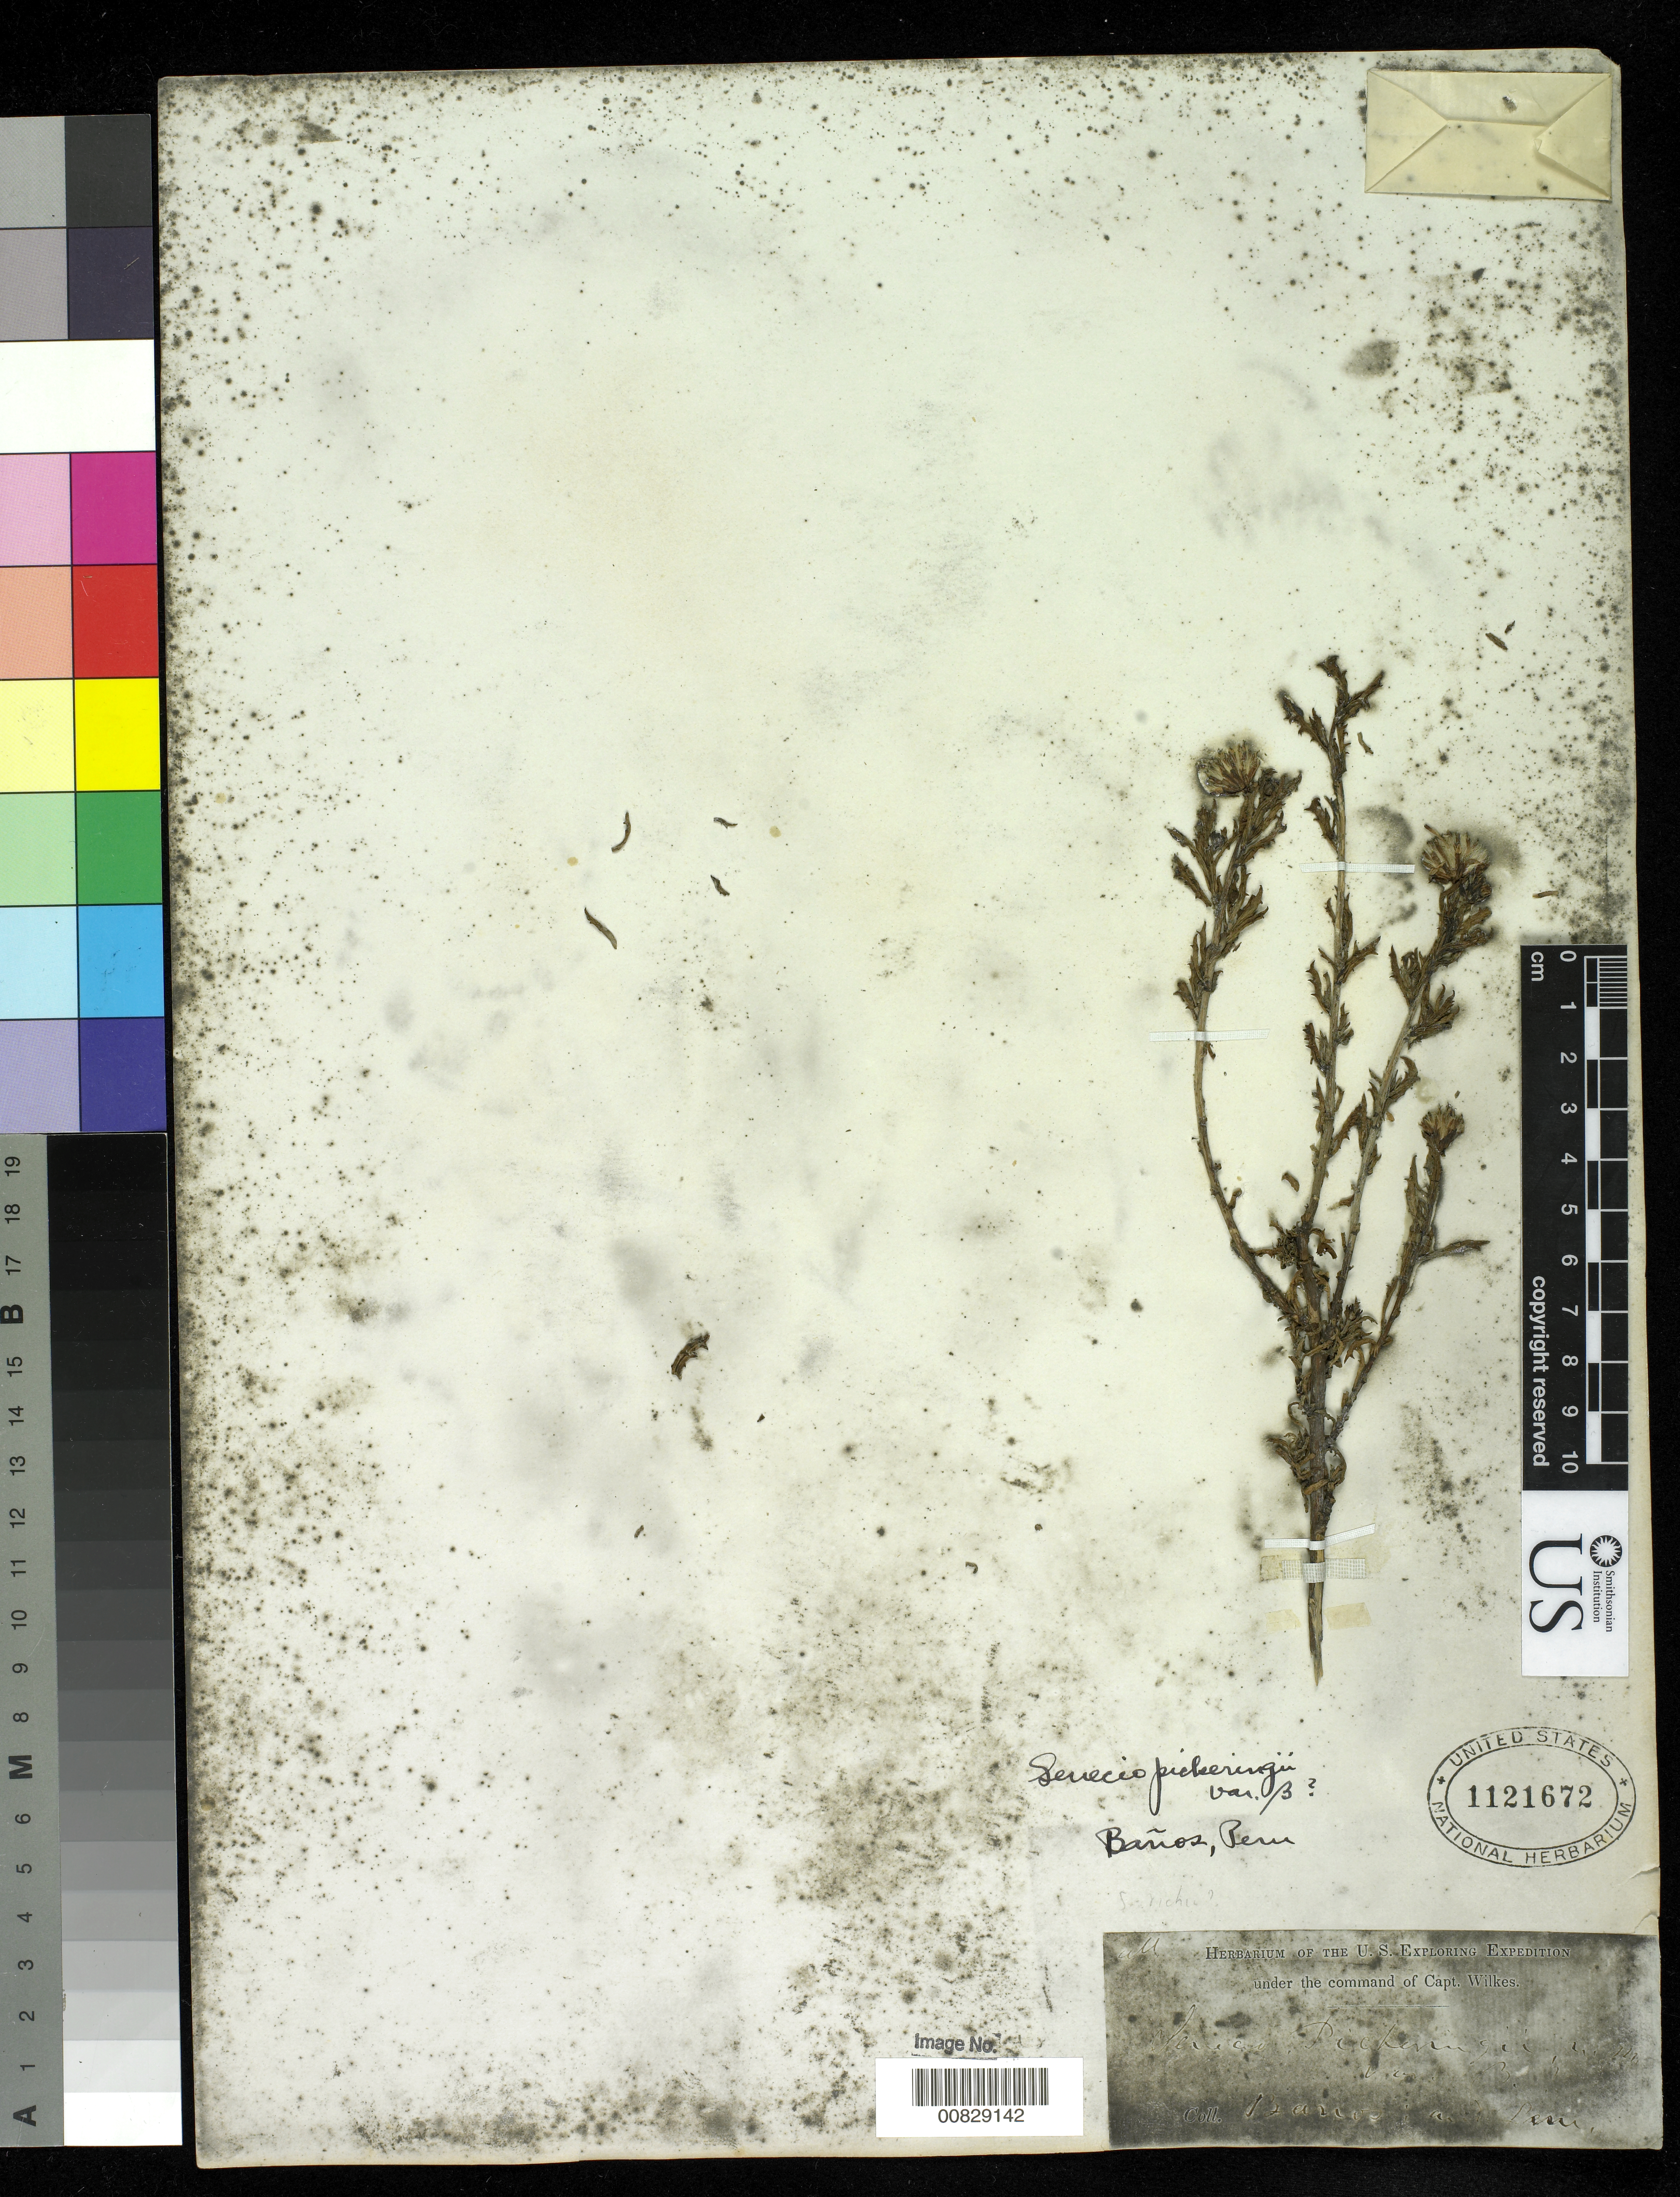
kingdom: Plantae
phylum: Tracheophyta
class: Magnoliopsida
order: Asterales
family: Asteraceae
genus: Senecio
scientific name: Senecio pickeringii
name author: A. Gray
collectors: Wilkes Explor. Exped.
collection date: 1838/1842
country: Peru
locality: Banos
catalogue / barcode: US 1121672